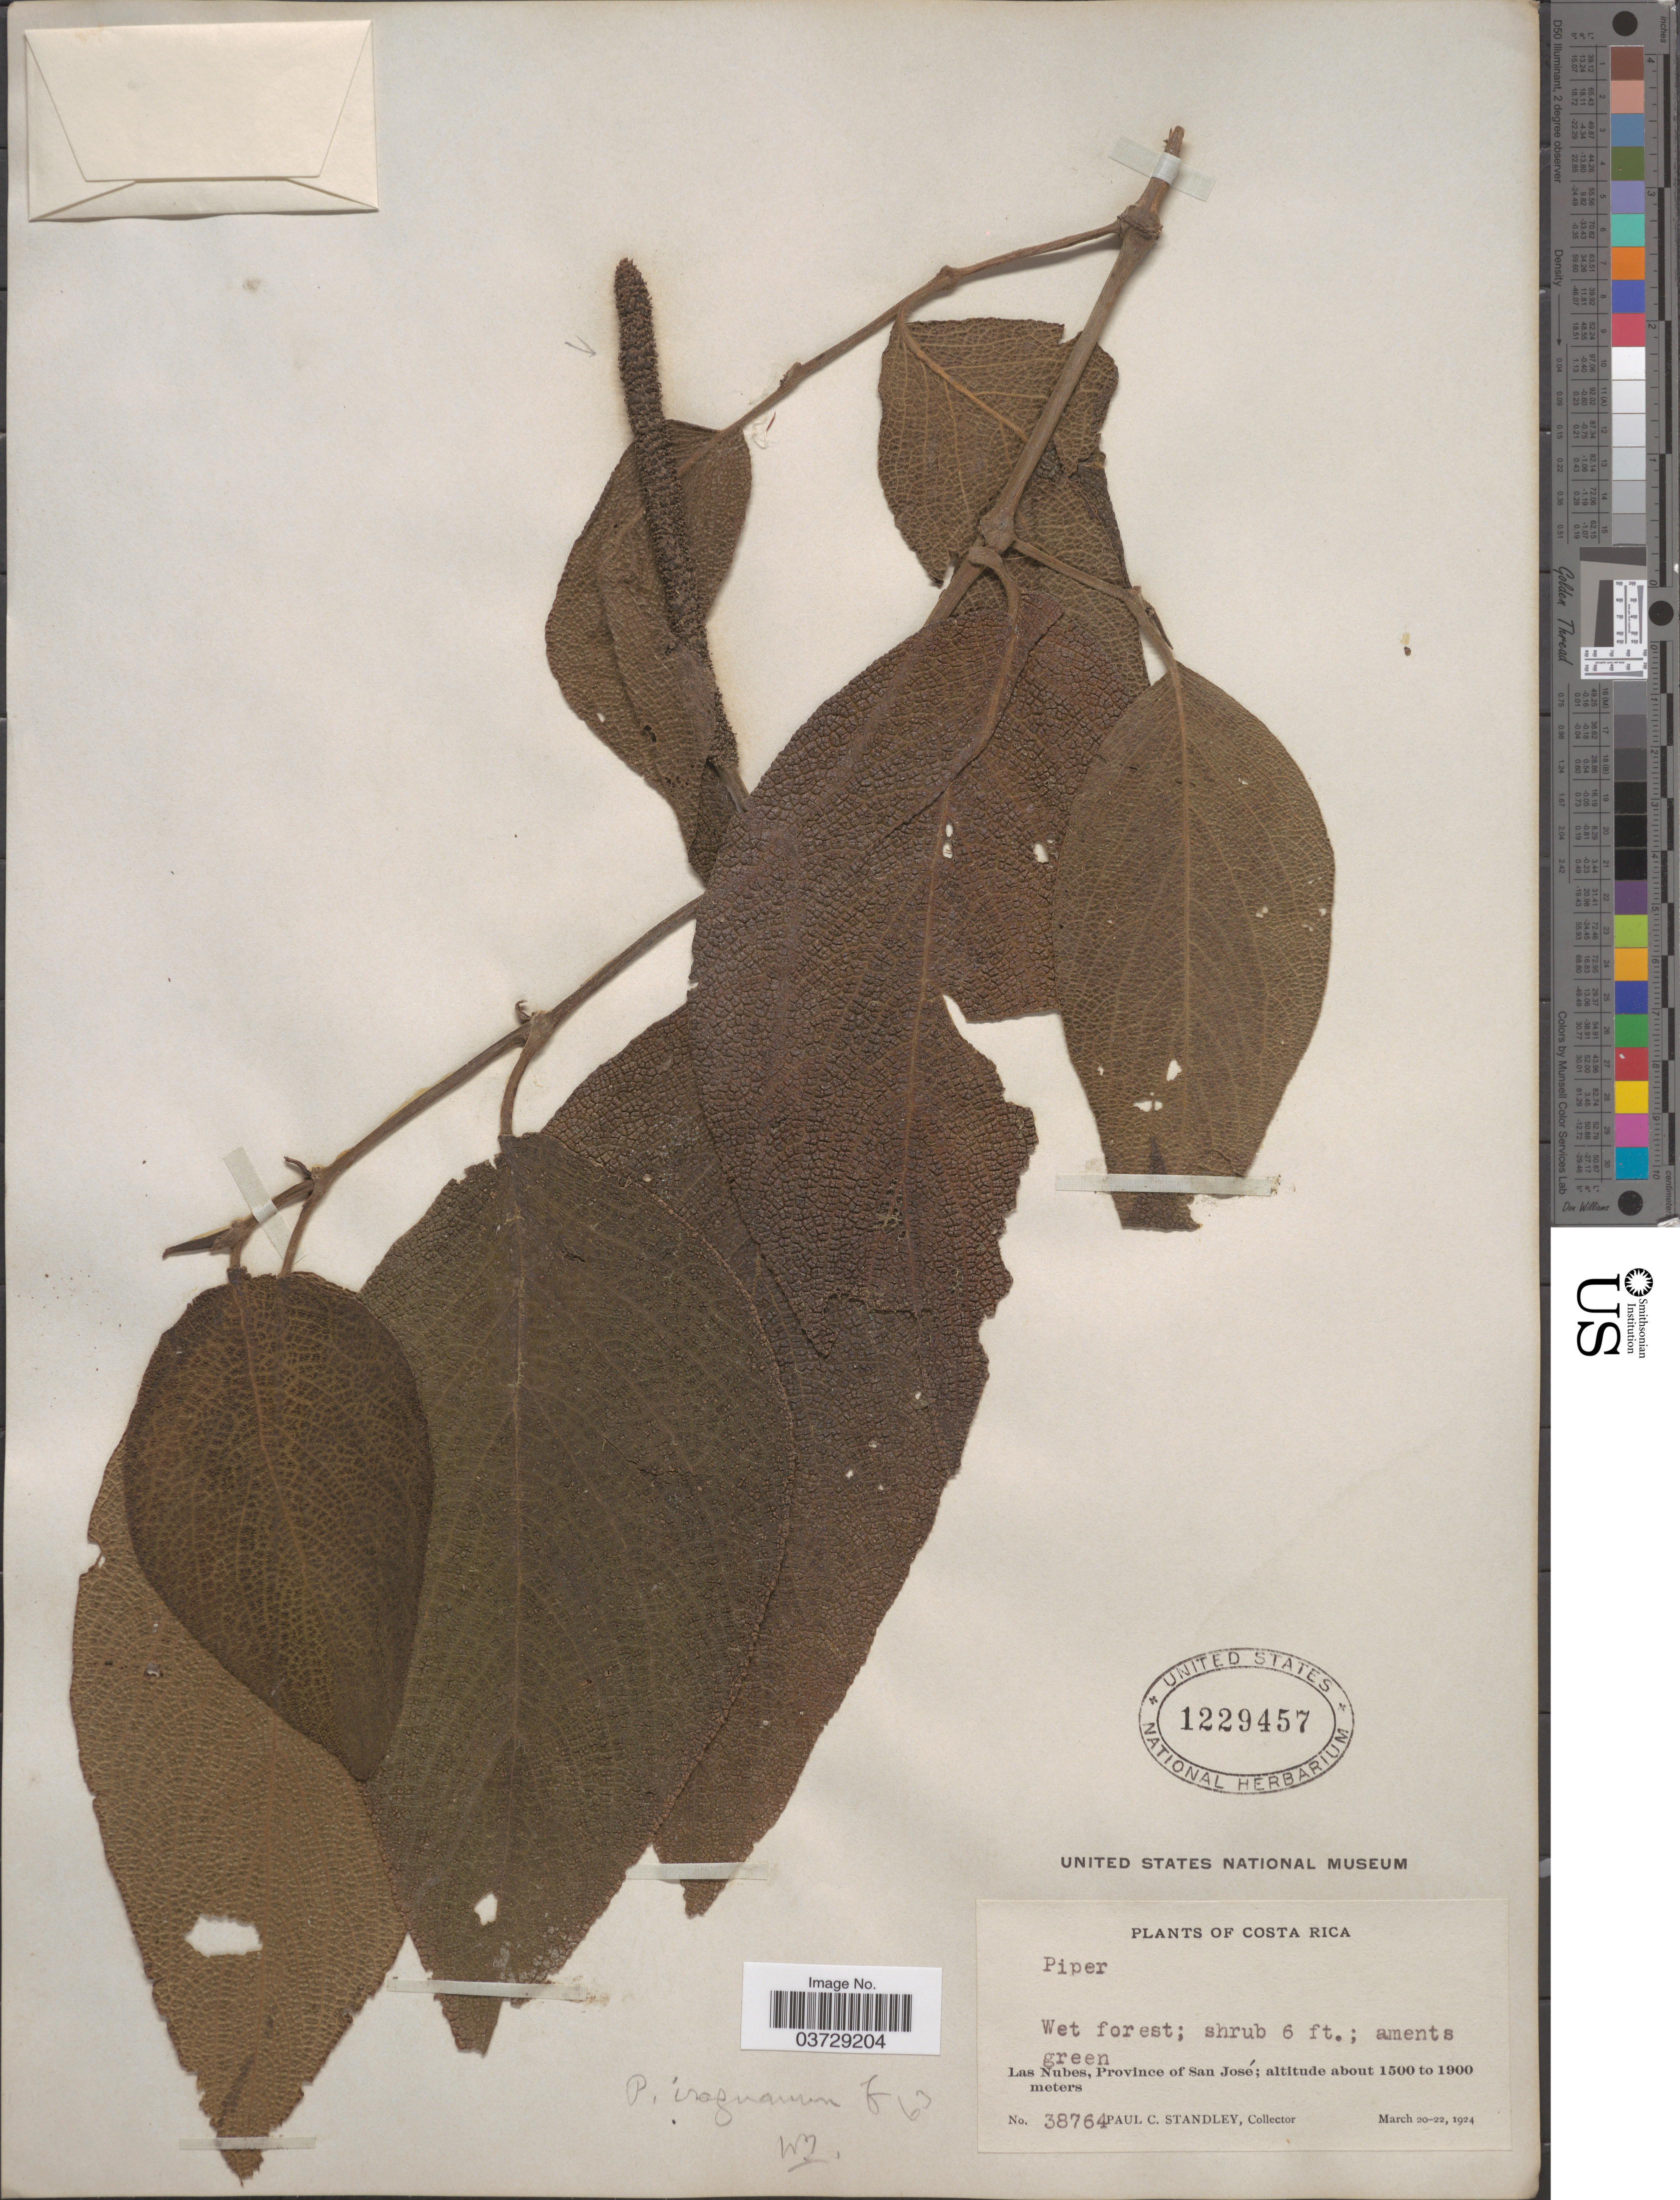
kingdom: Plantae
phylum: Tracheophyta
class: Magnoliopsida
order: Piperales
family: Piperaceae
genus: Piper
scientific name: Piper irazuanum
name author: C. DC.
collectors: P. C. Standley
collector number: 38764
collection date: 1924-03-20/1924-03-22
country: Costa Rica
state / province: San José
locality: Las Nubes.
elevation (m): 1500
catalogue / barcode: US 1229457